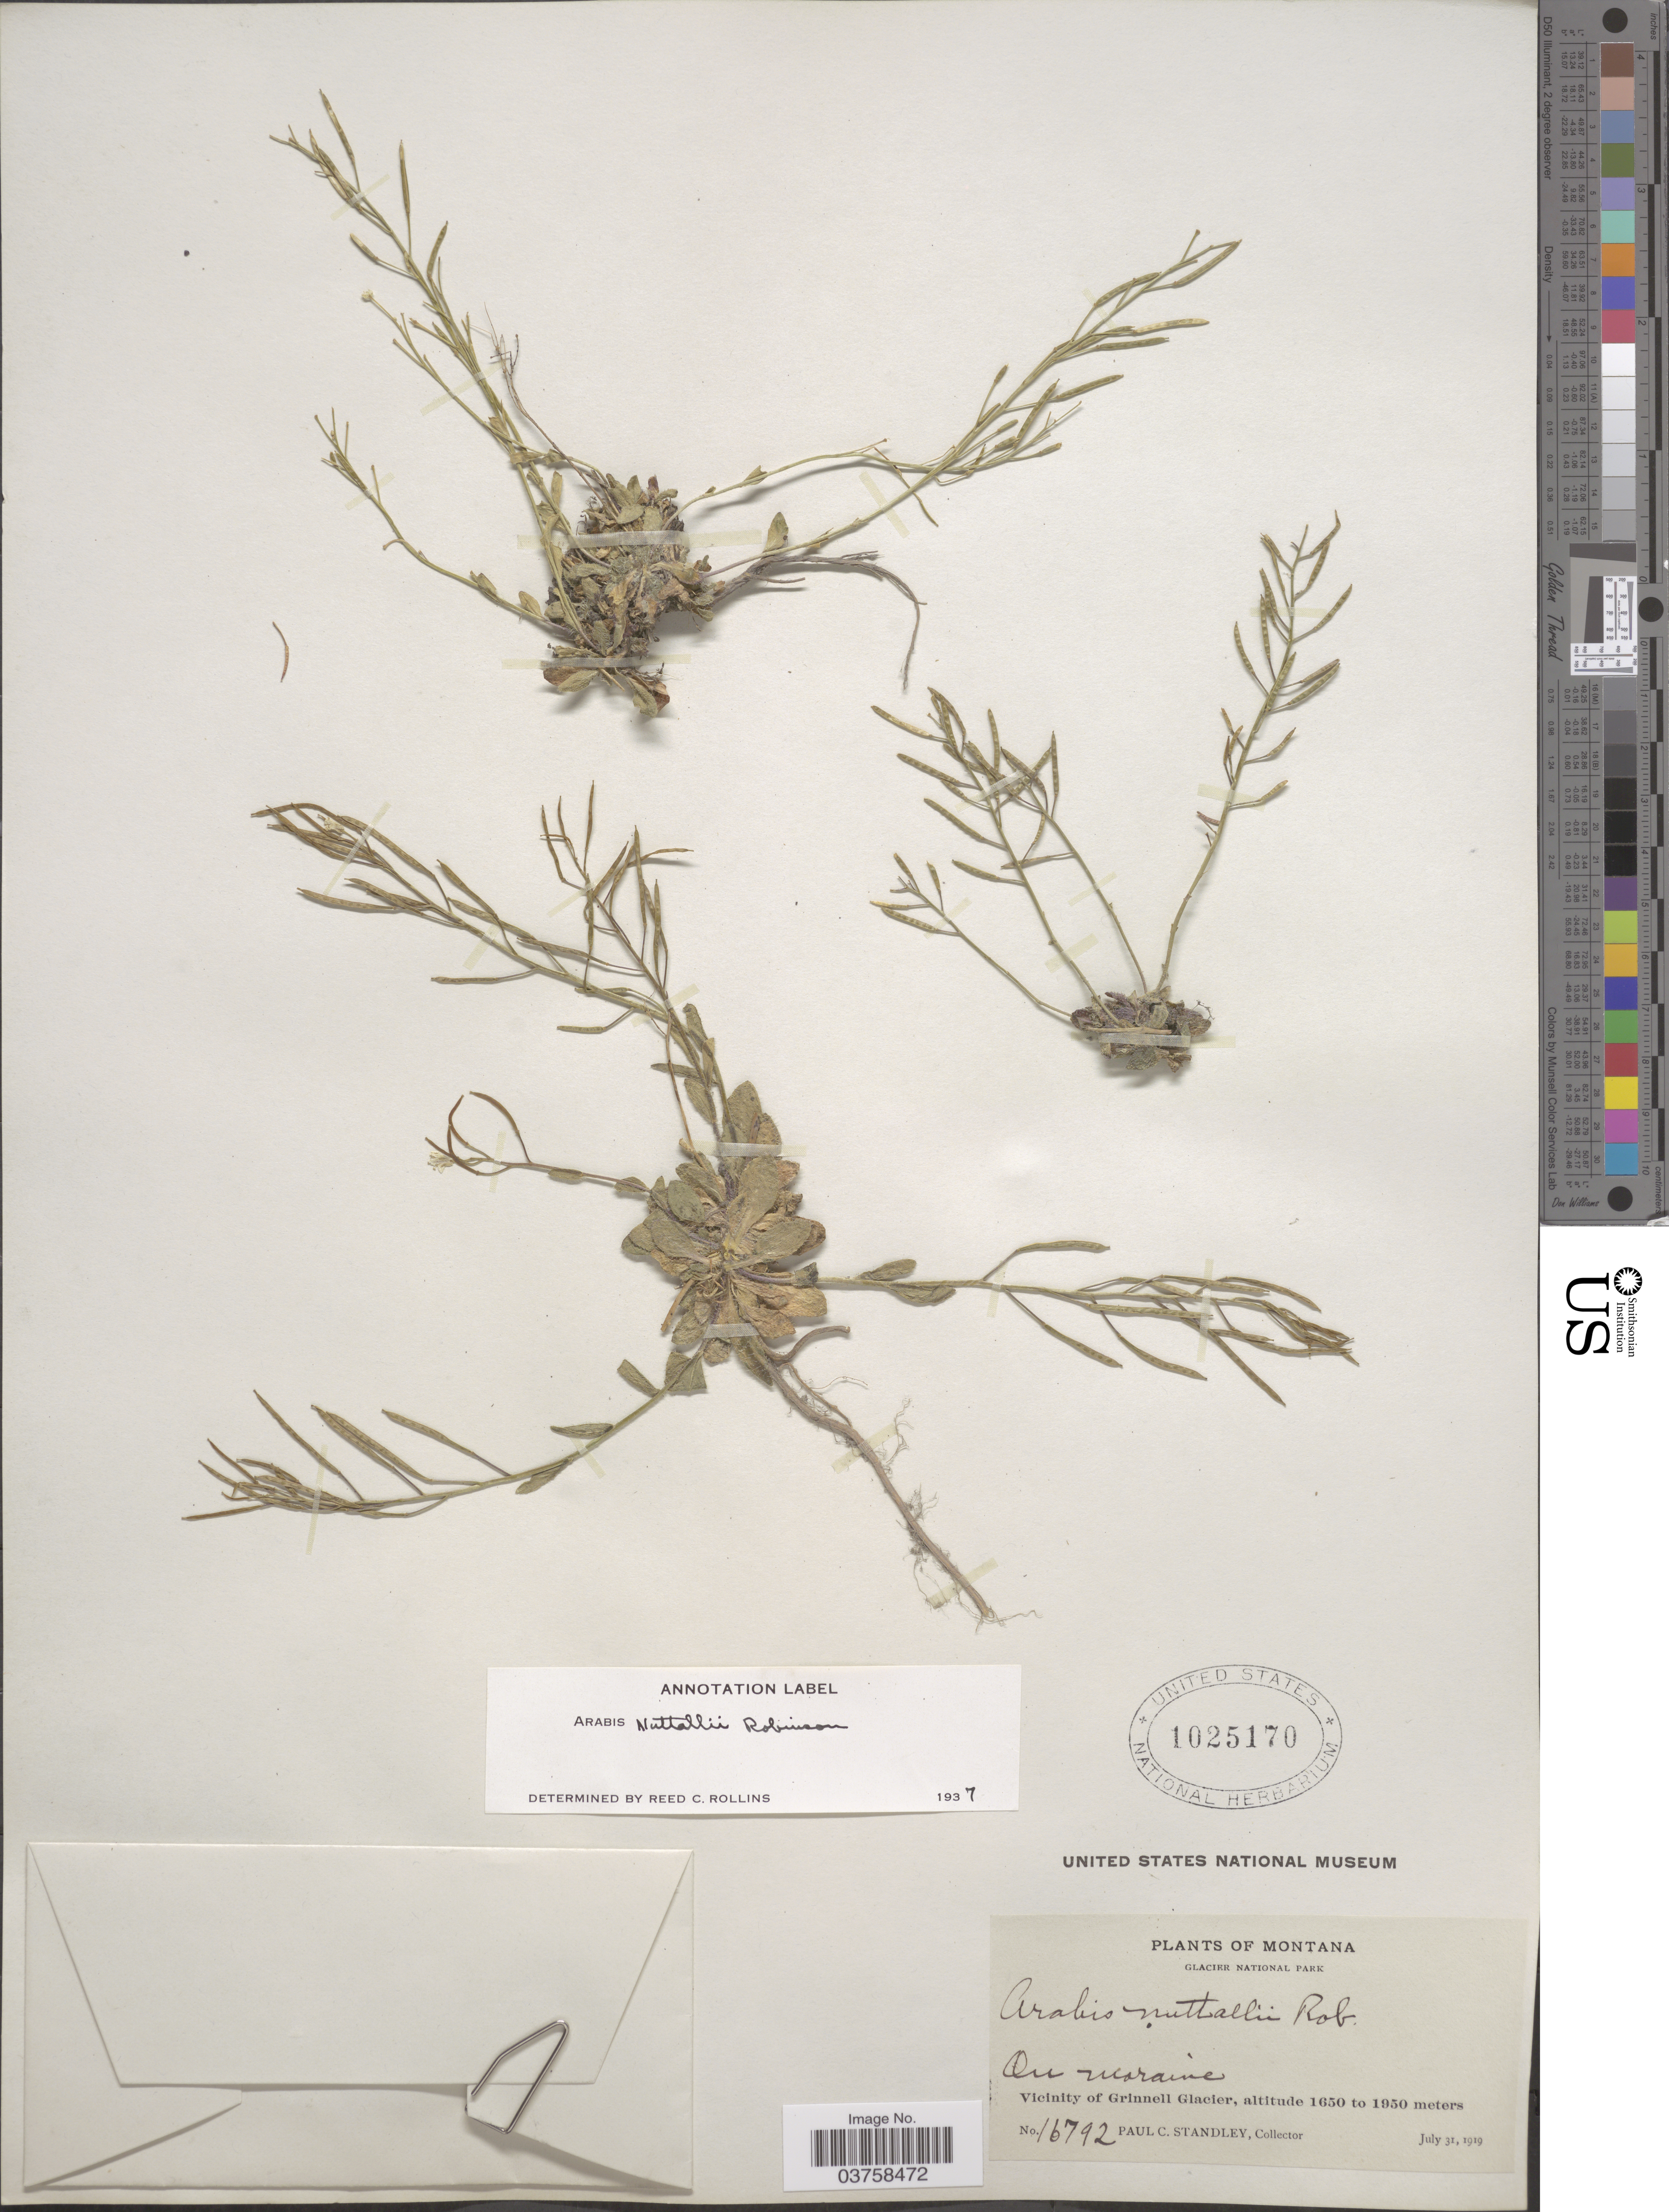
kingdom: Plantae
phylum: Tracheophyta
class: Magnoliopsida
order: Brassicales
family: Brassicaceae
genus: Arabis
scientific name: Arabis nuttallii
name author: B.L. Rob.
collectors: P. C. Standley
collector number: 16792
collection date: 1919-07-31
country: United States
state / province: Montana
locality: Glacier National Park. Vicinity of Grinnell Glacier.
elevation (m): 1650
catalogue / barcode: US 1025170